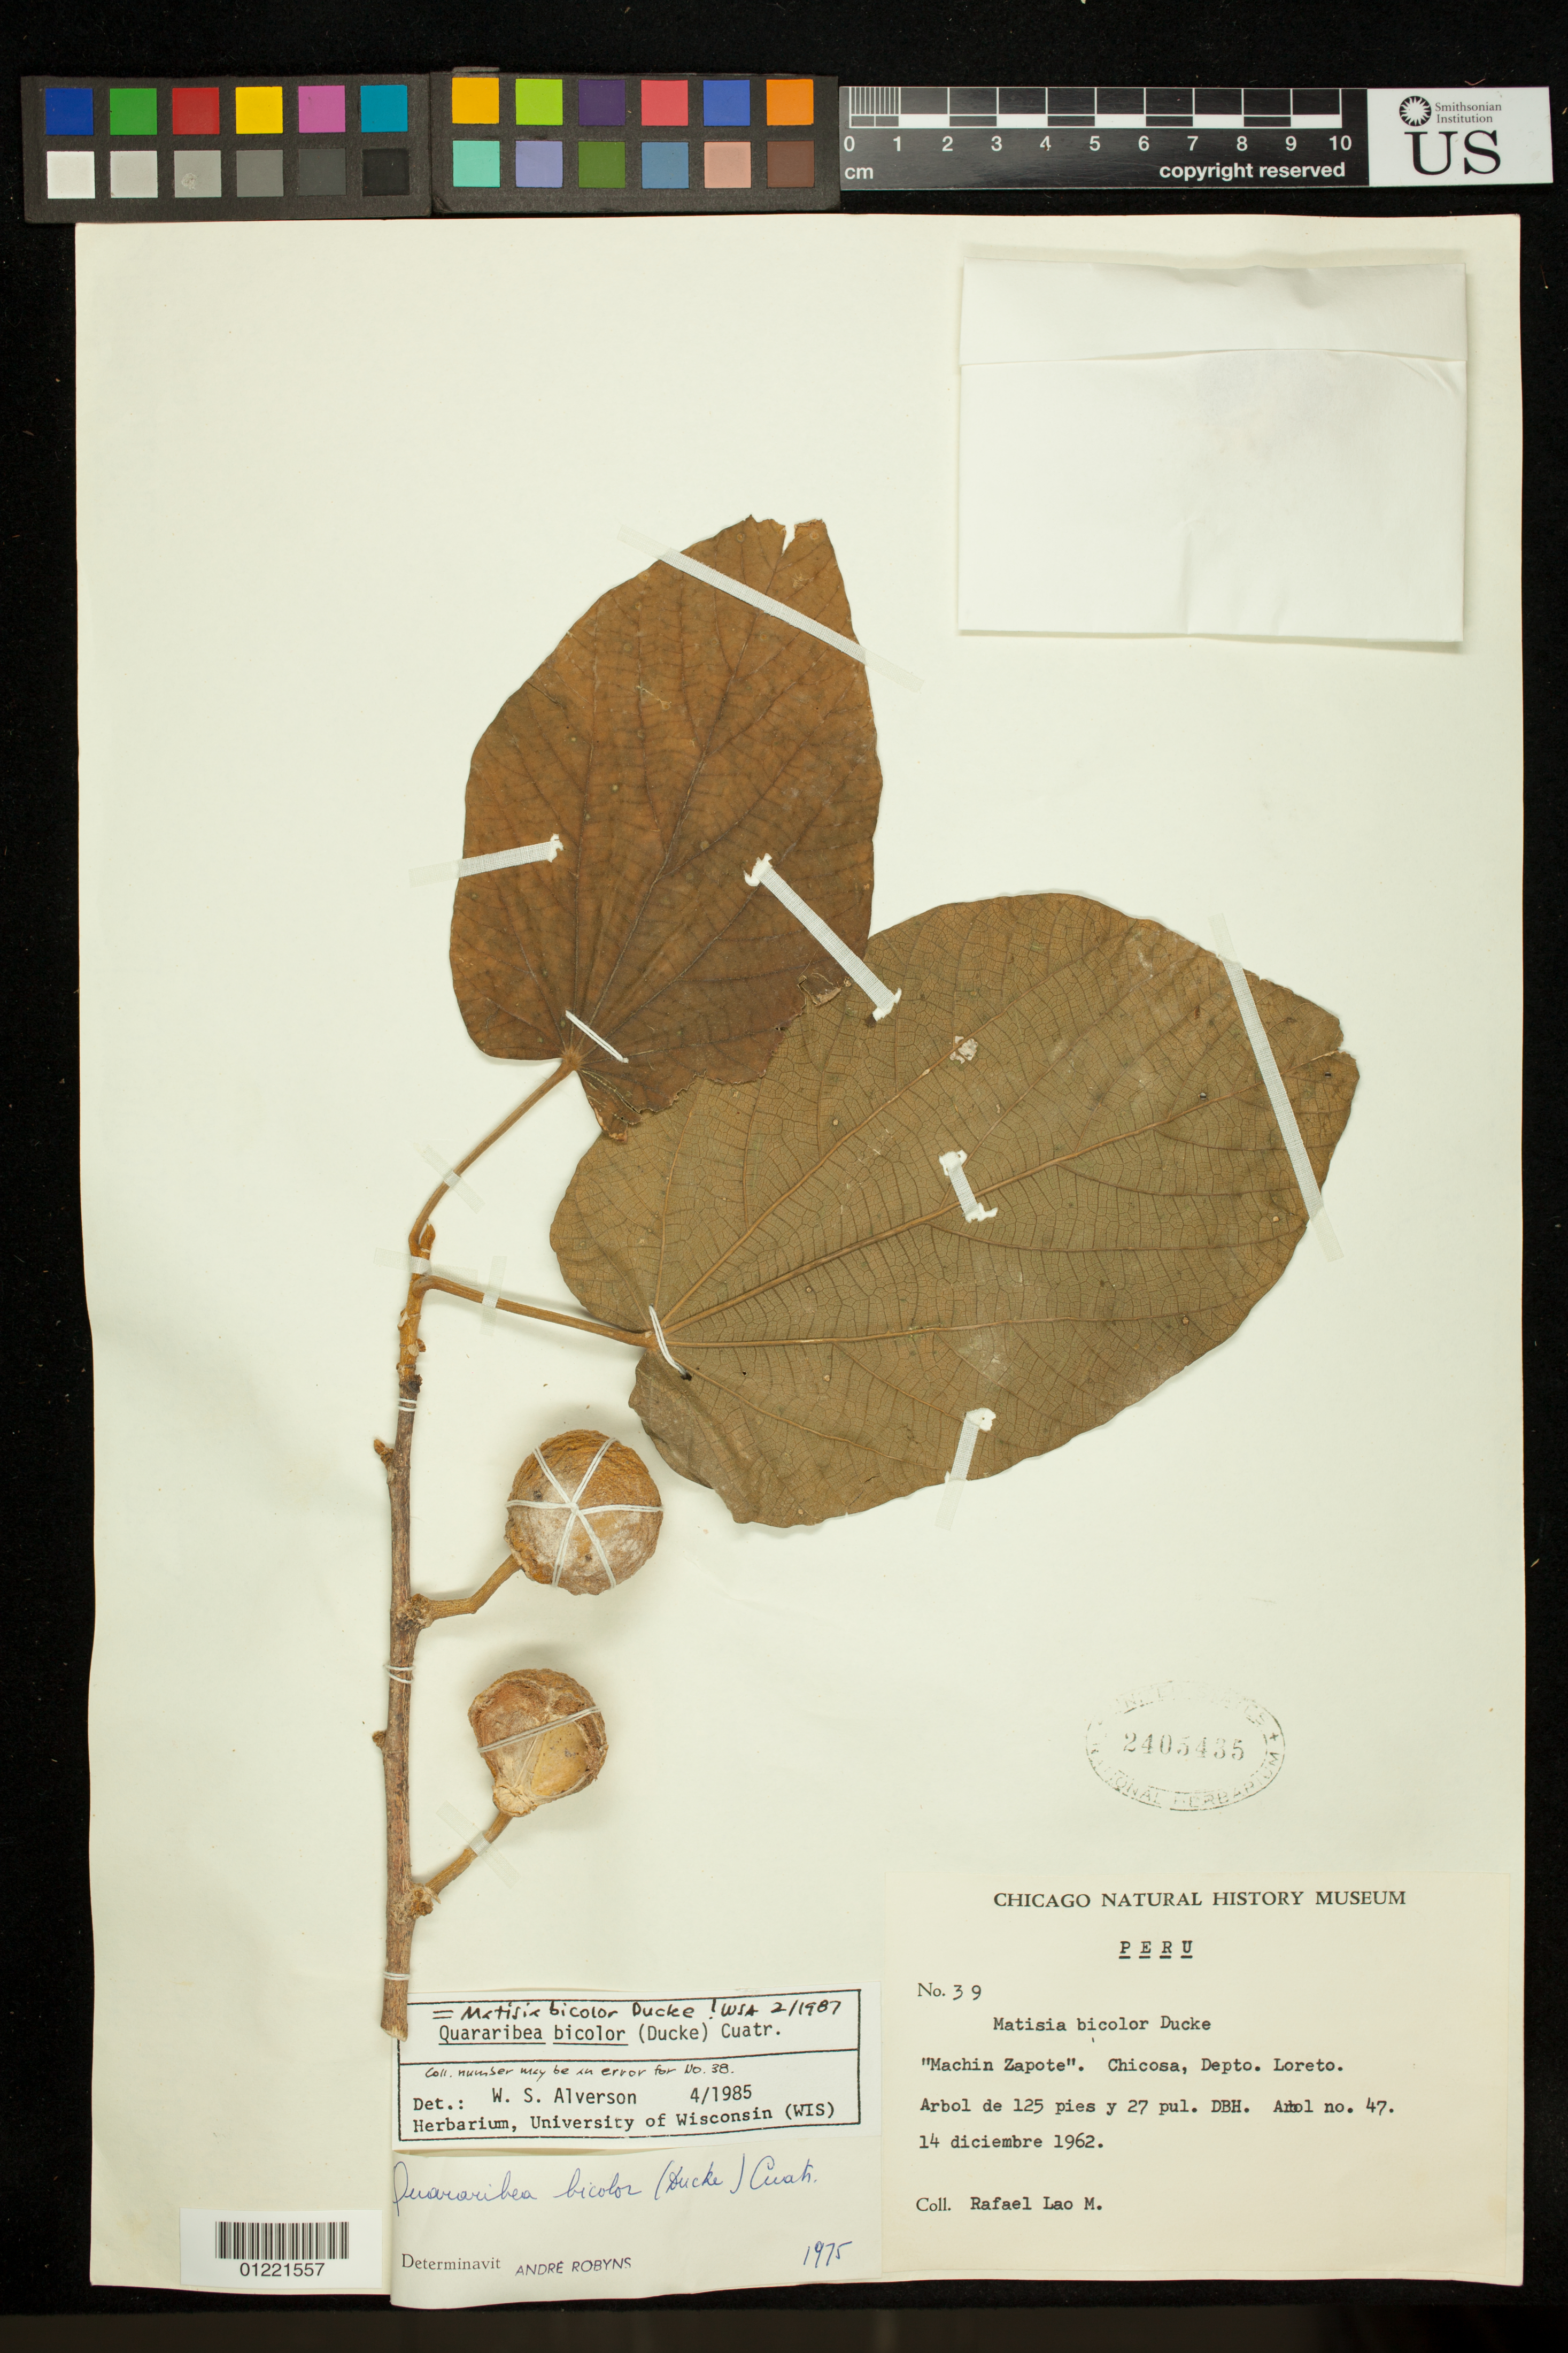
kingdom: Plantae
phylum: Tracheophyta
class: Magnoliopsida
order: Malvales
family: Malvaceae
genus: Matisia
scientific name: Matisia bicolor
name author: Ducke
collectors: R. Lao M.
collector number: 39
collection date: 1962-12-14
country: Peru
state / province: Ucayali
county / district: Ucayali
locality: Chicosa, Depto. Loreto.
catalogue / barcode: US 2405435